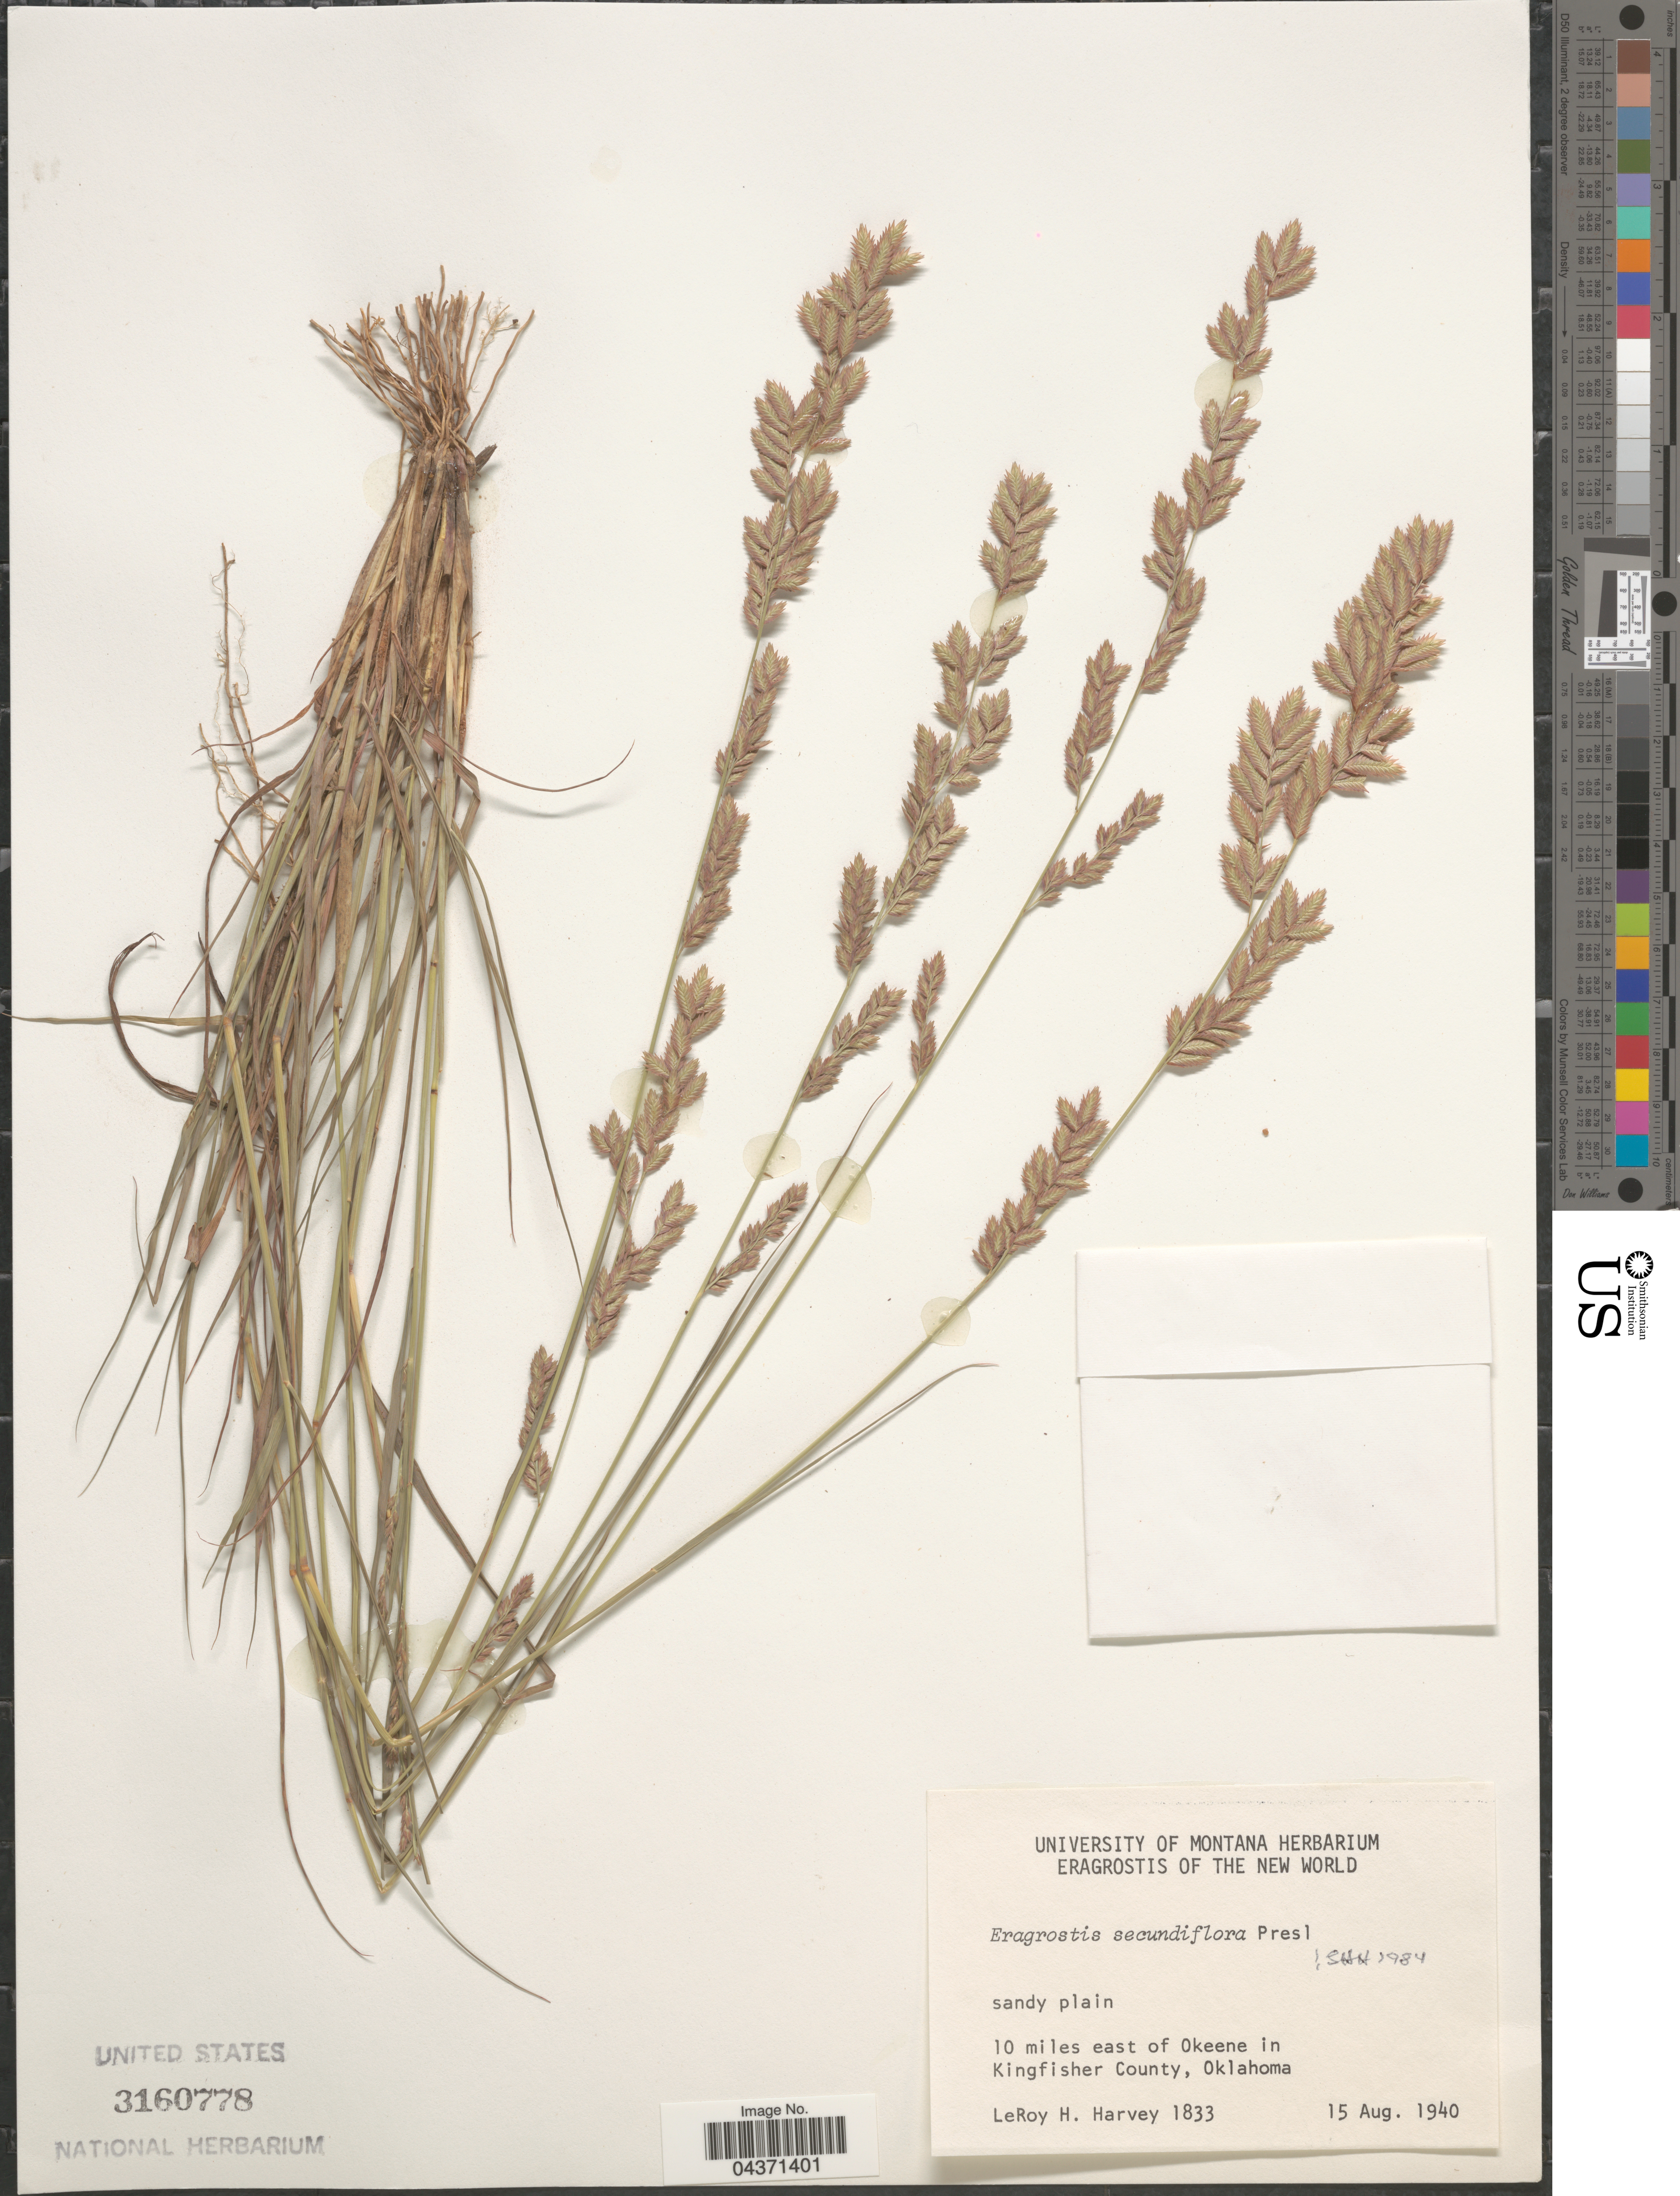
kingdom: Plantae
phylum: Tracheophyta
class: Liliopsida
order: Poales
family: Poaceae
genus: Eragrostis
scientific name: Eragrostis secundiflora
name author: J. Presl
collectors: L. H. Harvey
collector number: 1833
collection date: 1940-08-15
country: United States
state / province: Oklahoma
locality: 10 miles east of Okeene in Kingfisher County.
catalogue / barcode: US 3160778